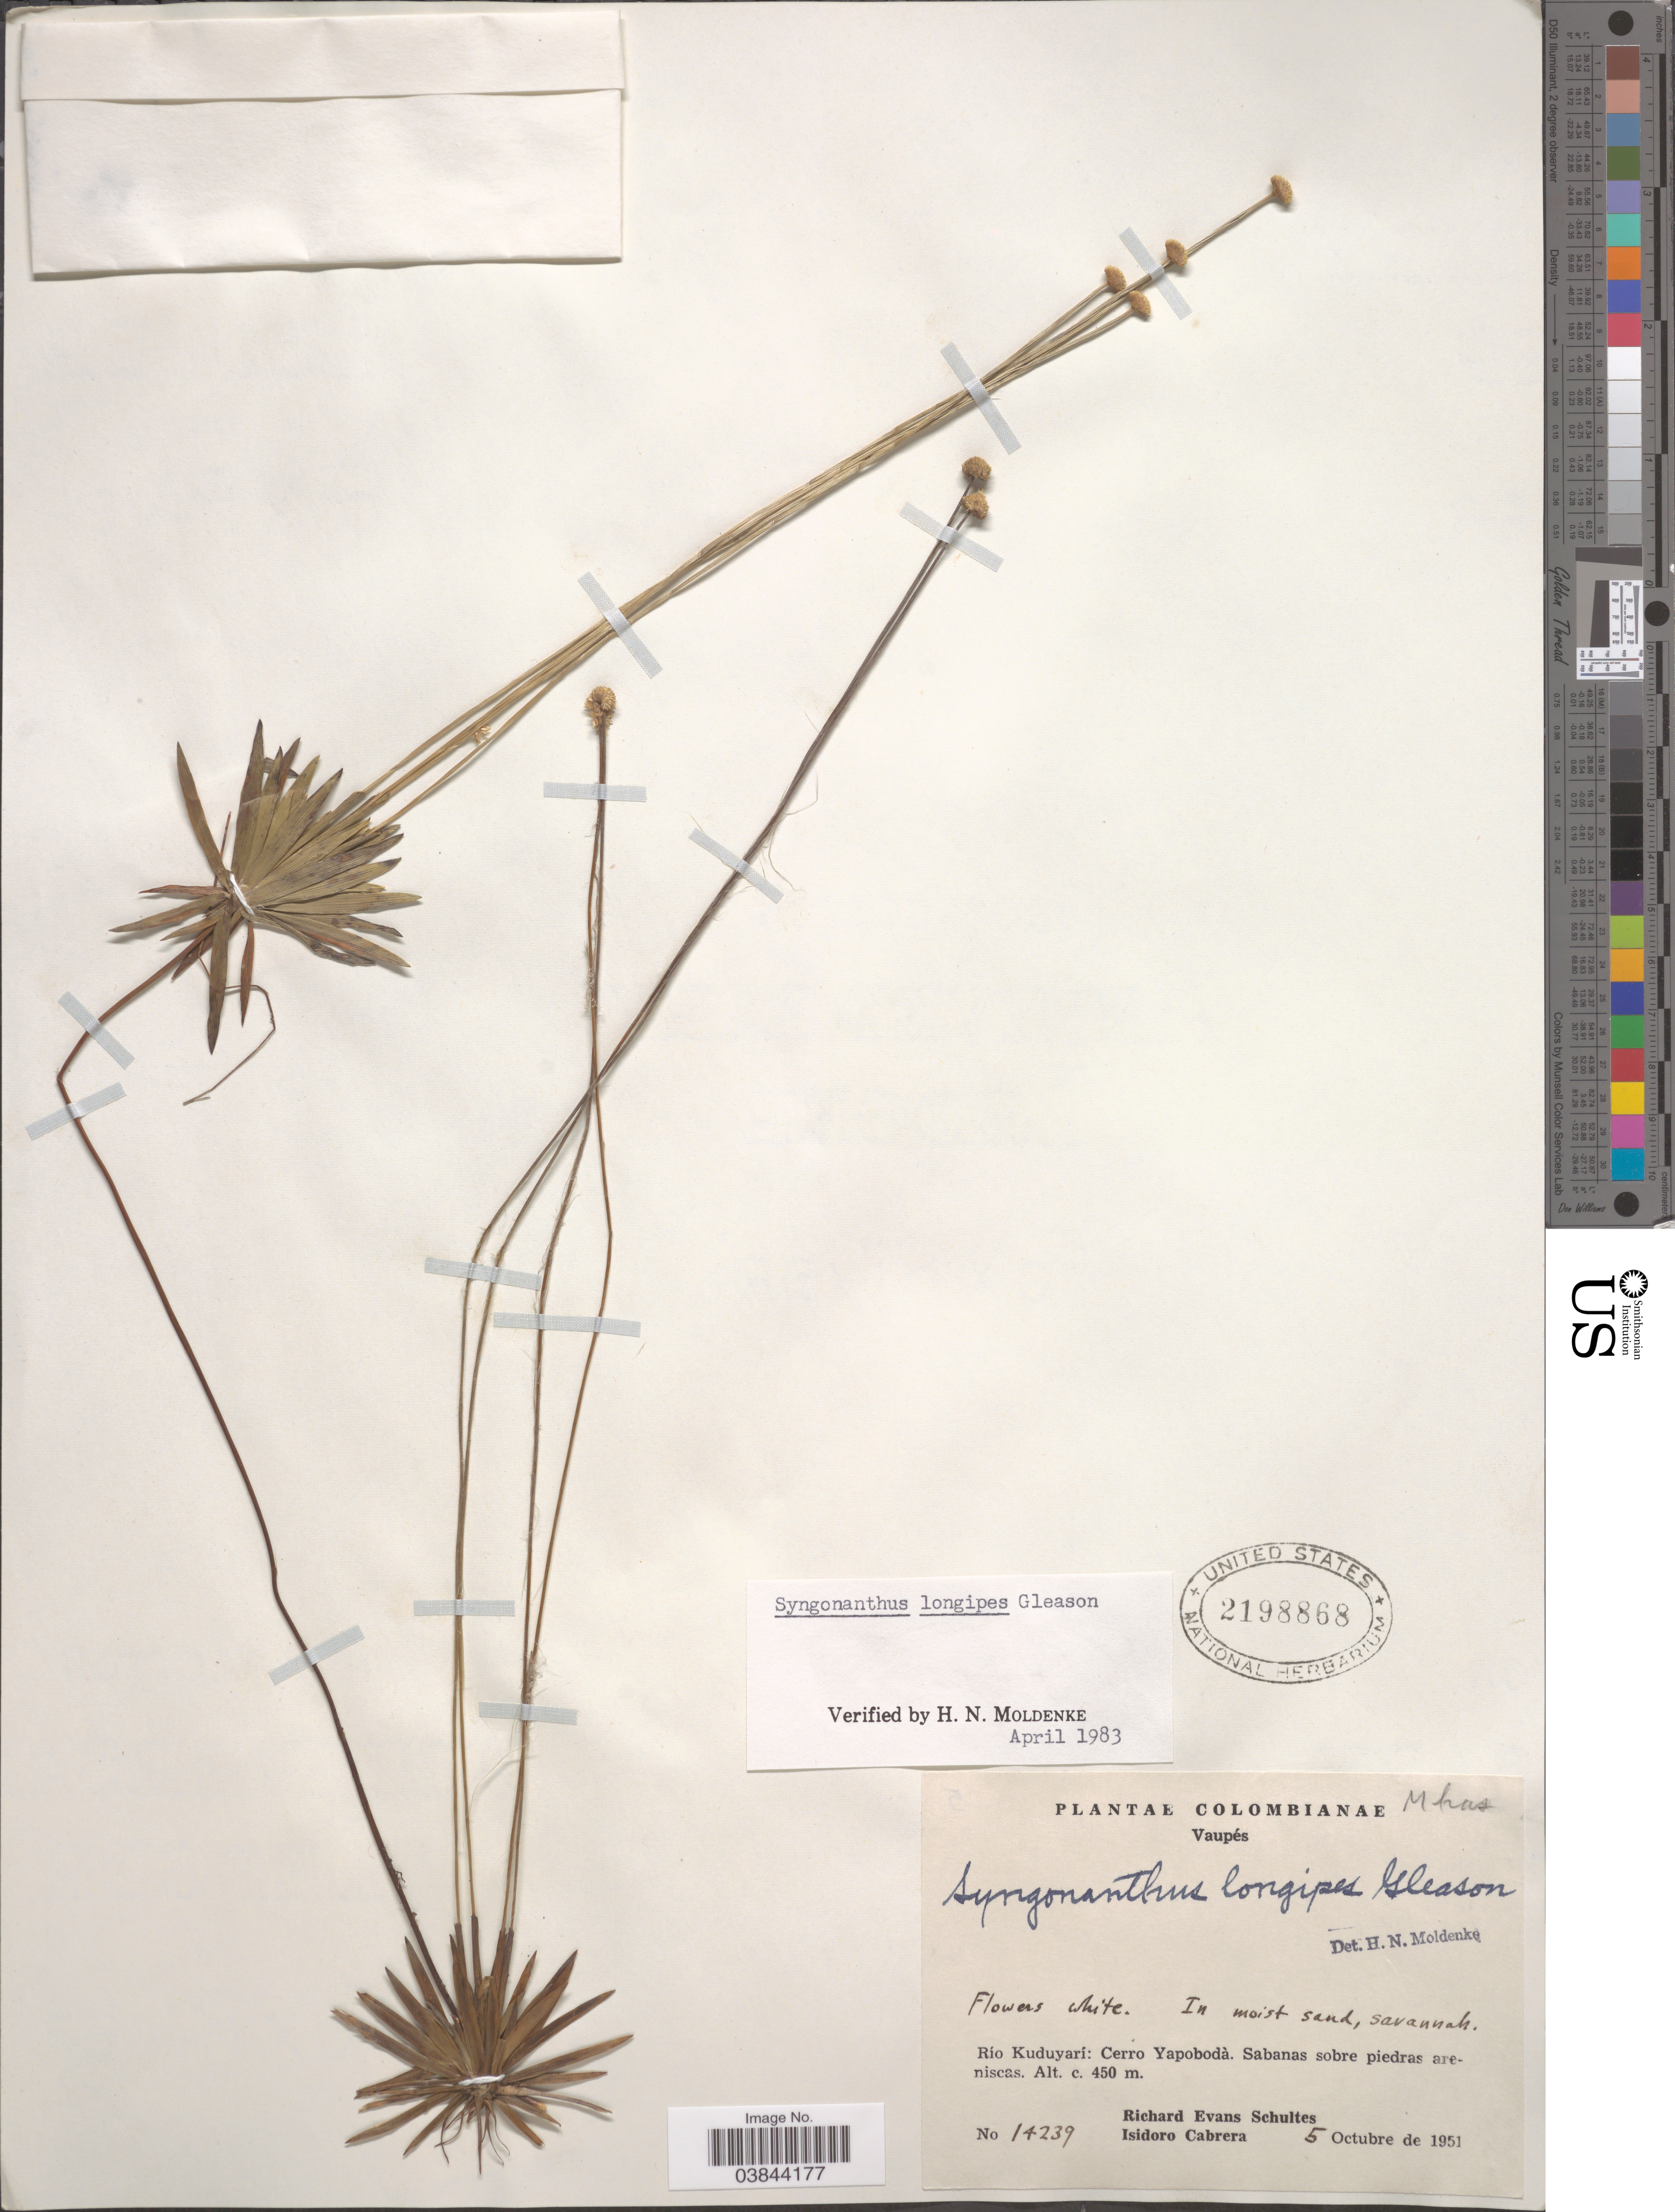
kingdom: Plantae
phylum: Tracheophyta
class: Liliopsida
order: Poales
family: Eriocaulaceae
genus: Syngonanthus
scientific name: Syngonanthus longipes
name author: Gleason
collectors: R. E. Schultes & I. Cabrera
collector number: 14239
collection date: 1951-10-05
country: Colombia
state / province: Vaupés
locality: Río Kuduyarí: Cerro Yapobodà.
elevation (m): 450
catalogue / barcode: US 2198868